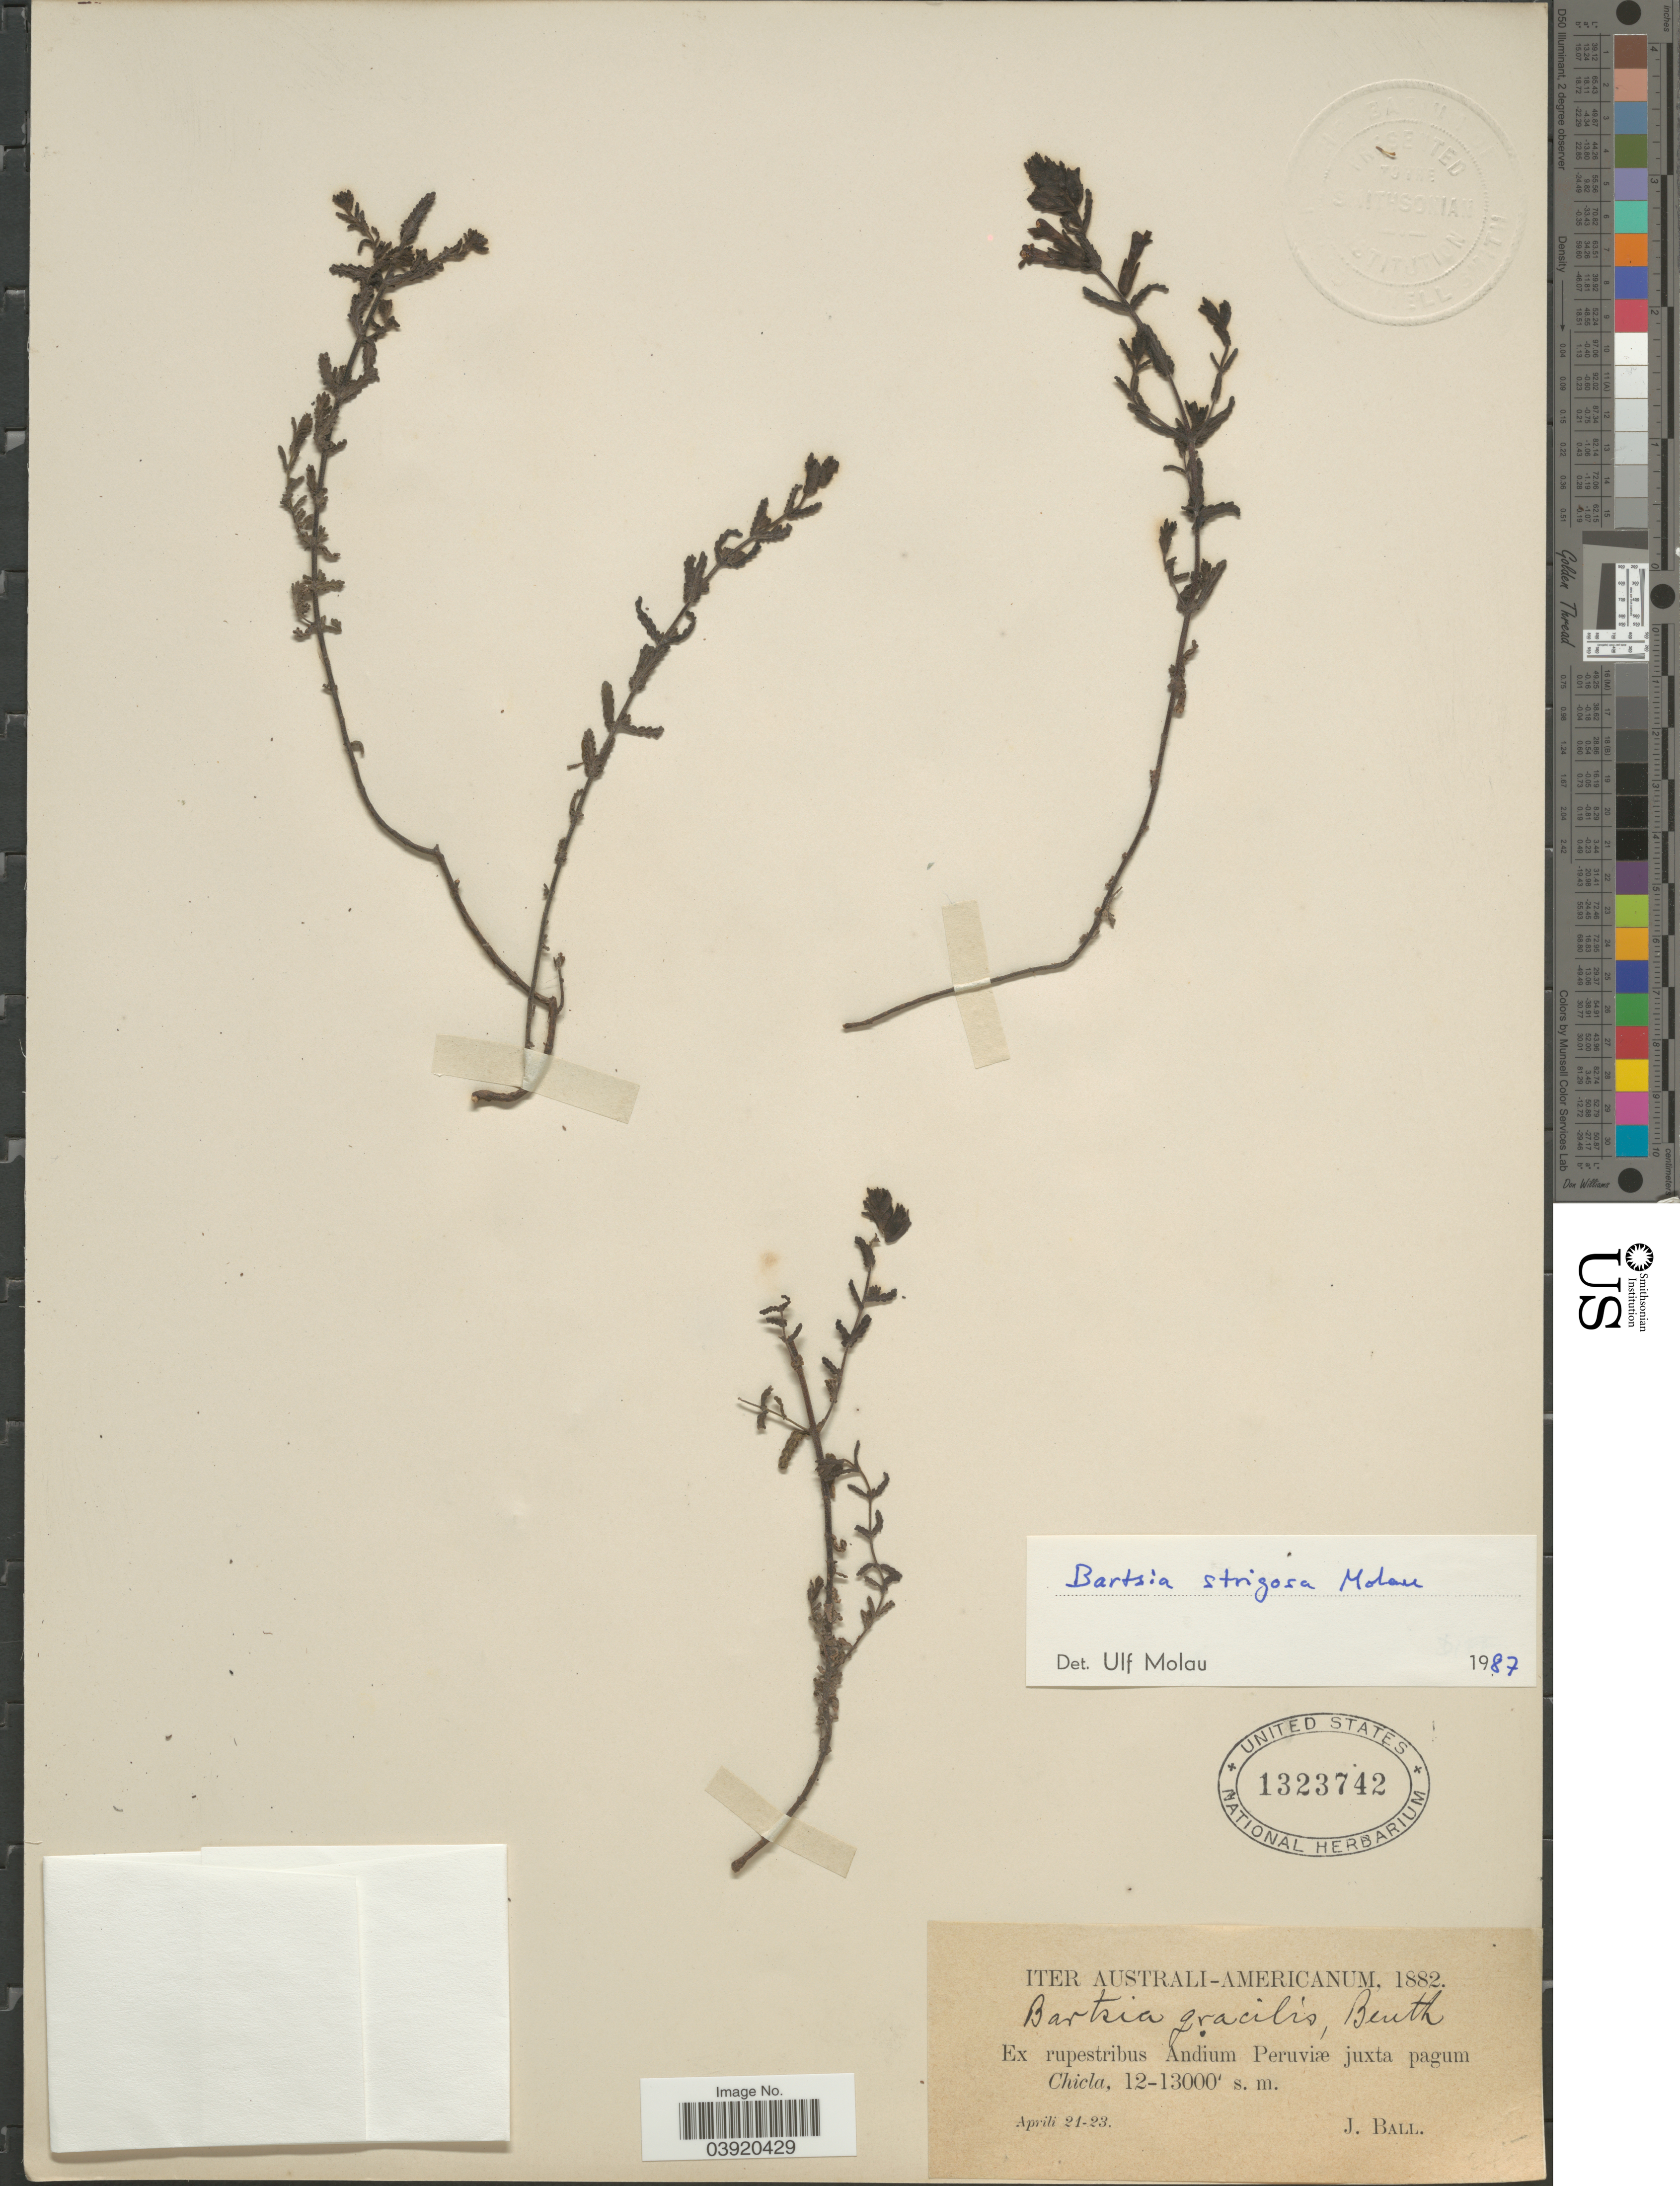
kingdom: Plantae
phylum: Tracheophyta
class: Magnoliopsida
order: Lamiales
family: Orobanchaceae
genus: Bartsia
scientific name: Bartsia strigosa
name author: Molau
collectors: J. Ball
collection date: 1882-04-21/1882-04-23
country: Peru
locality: Iter Australi-Americanum. Ex rupestribus Andium Peruviæ juxta pagum Chicla.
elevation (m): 3658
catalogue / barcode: US 1323742